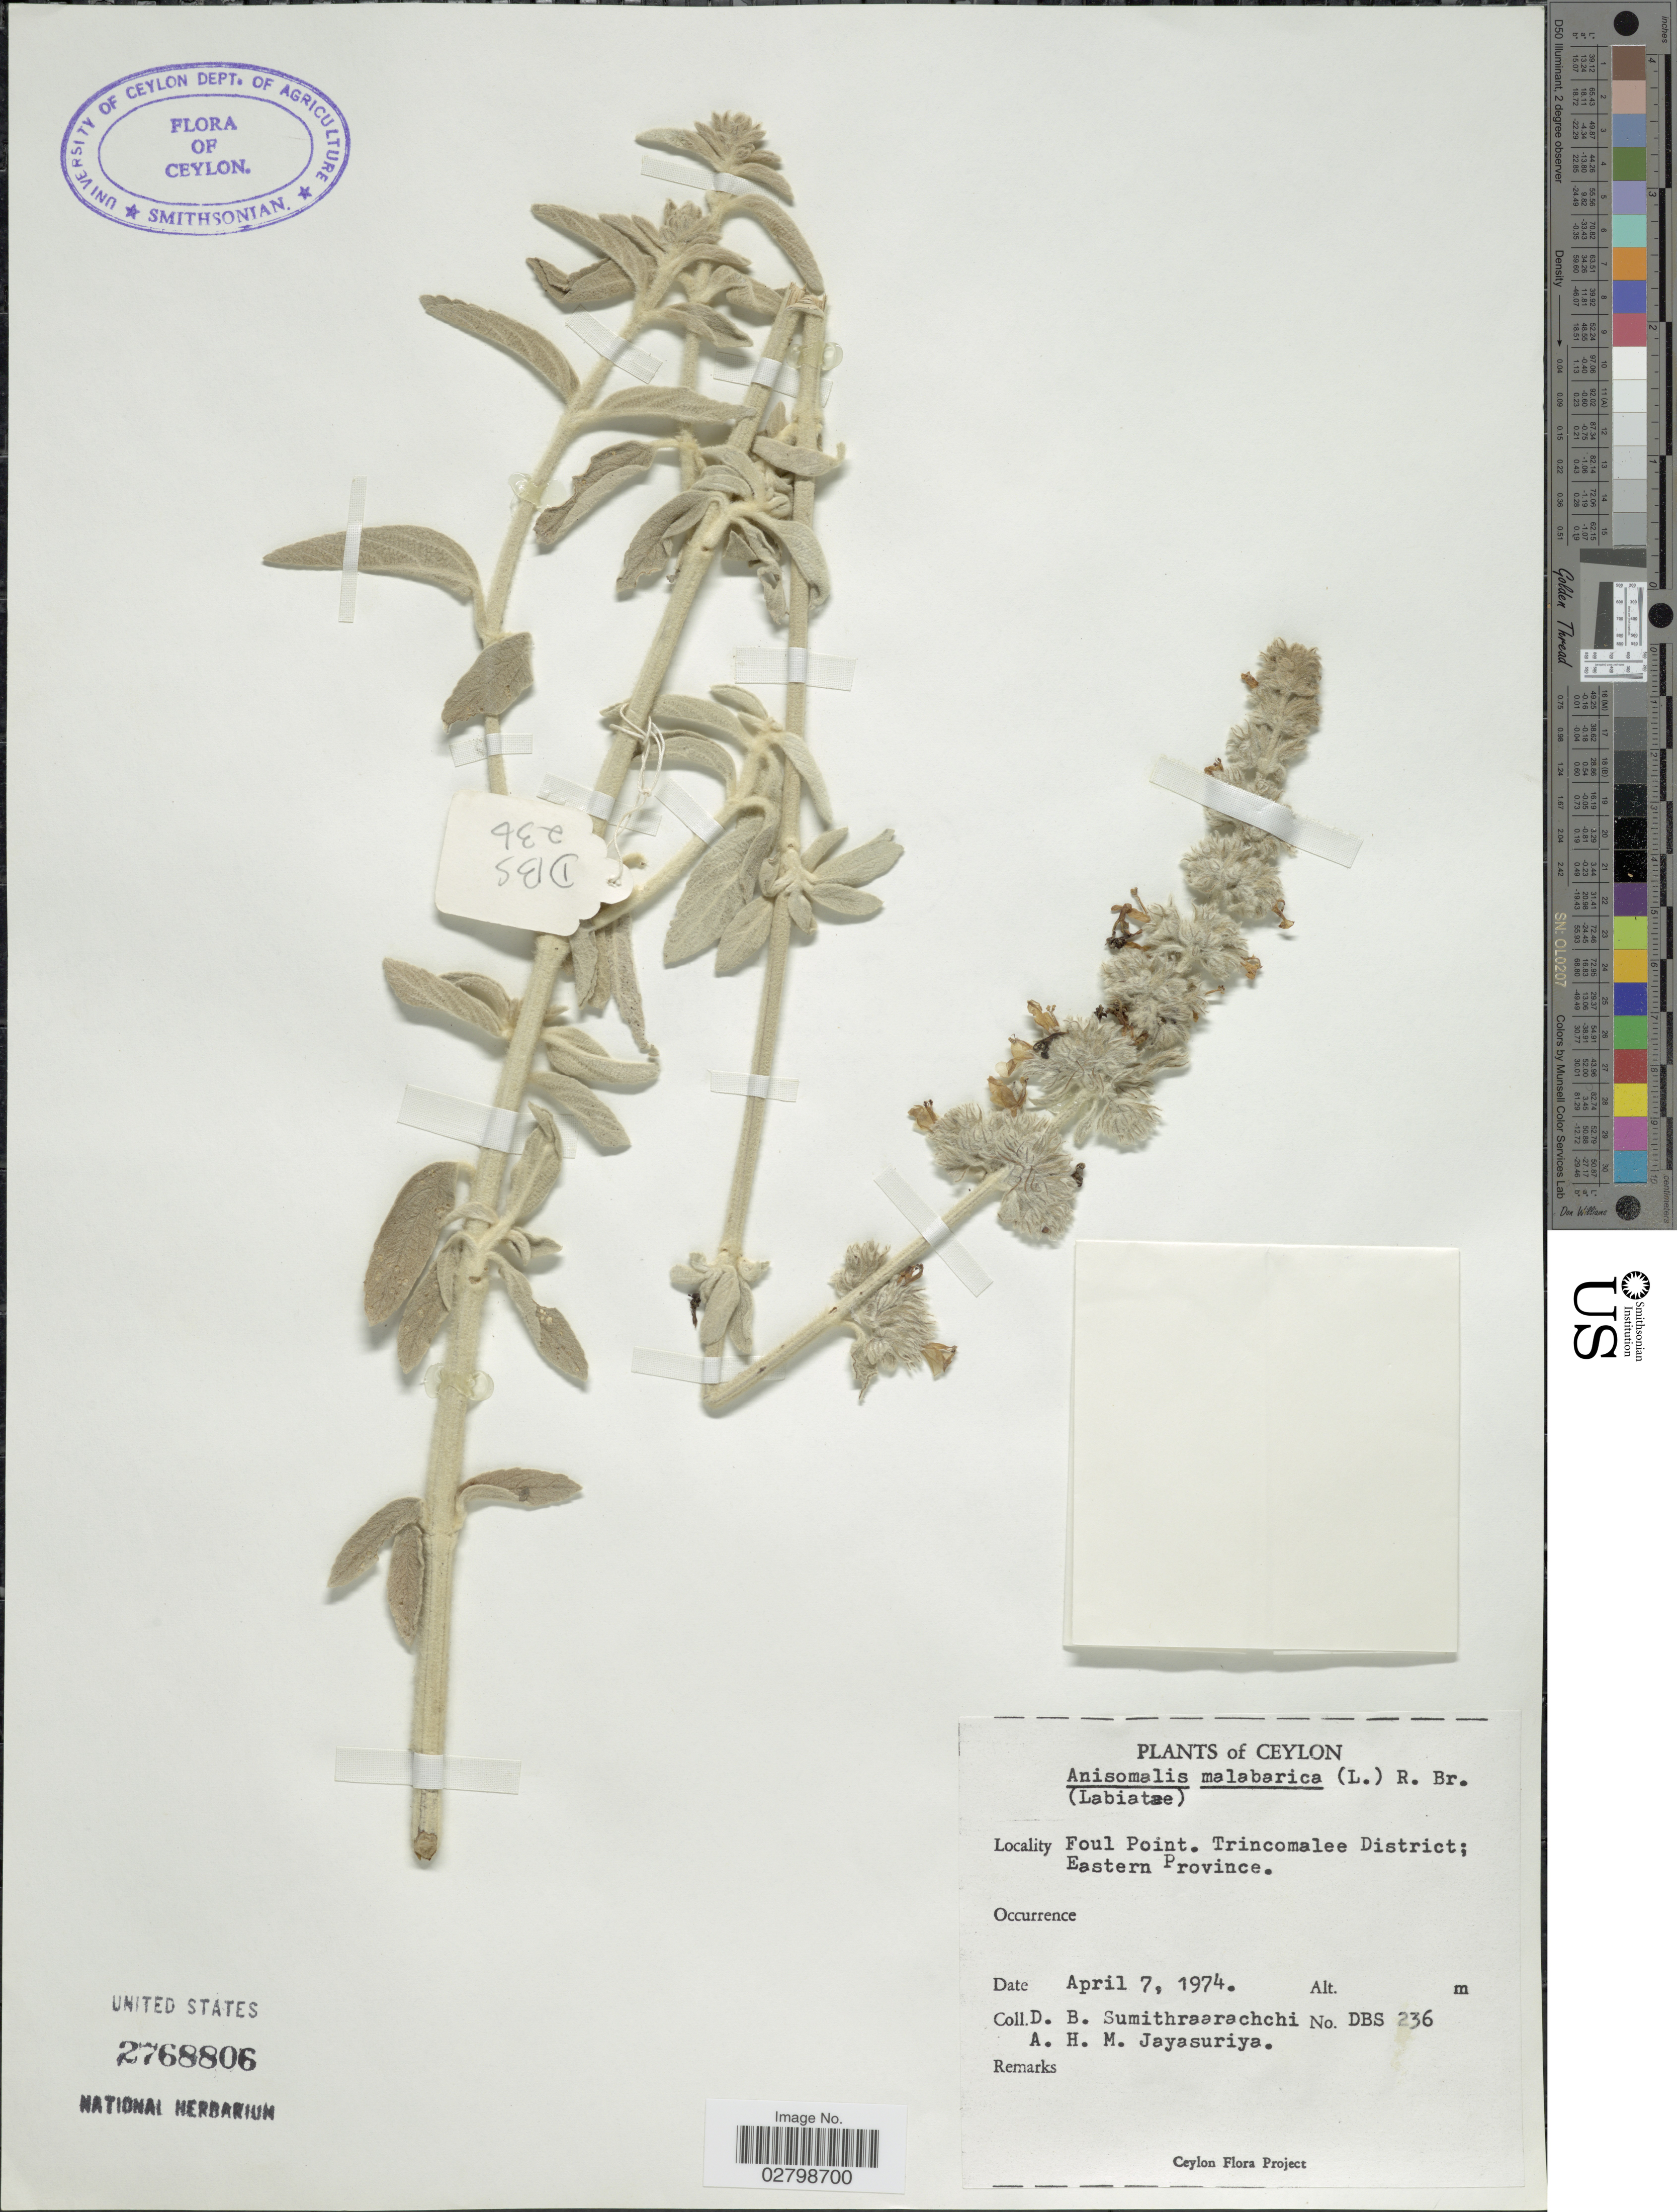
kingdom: Plantae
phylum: Tracheophyta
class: Magnoliopsida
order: Lamiales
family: Lamiaceae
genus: Anisomeles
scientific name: Anisomeles malabarica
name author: (L.) R. Br. ex Sims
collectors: D. B. Sumithraarachchi & A. H. Jayasuriya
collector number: DBS236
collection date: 1974-04-07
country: Sri Lanka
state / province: Eastern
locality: Ceylon, Foul Point, Trincomalee District.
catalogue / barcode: US 2768806